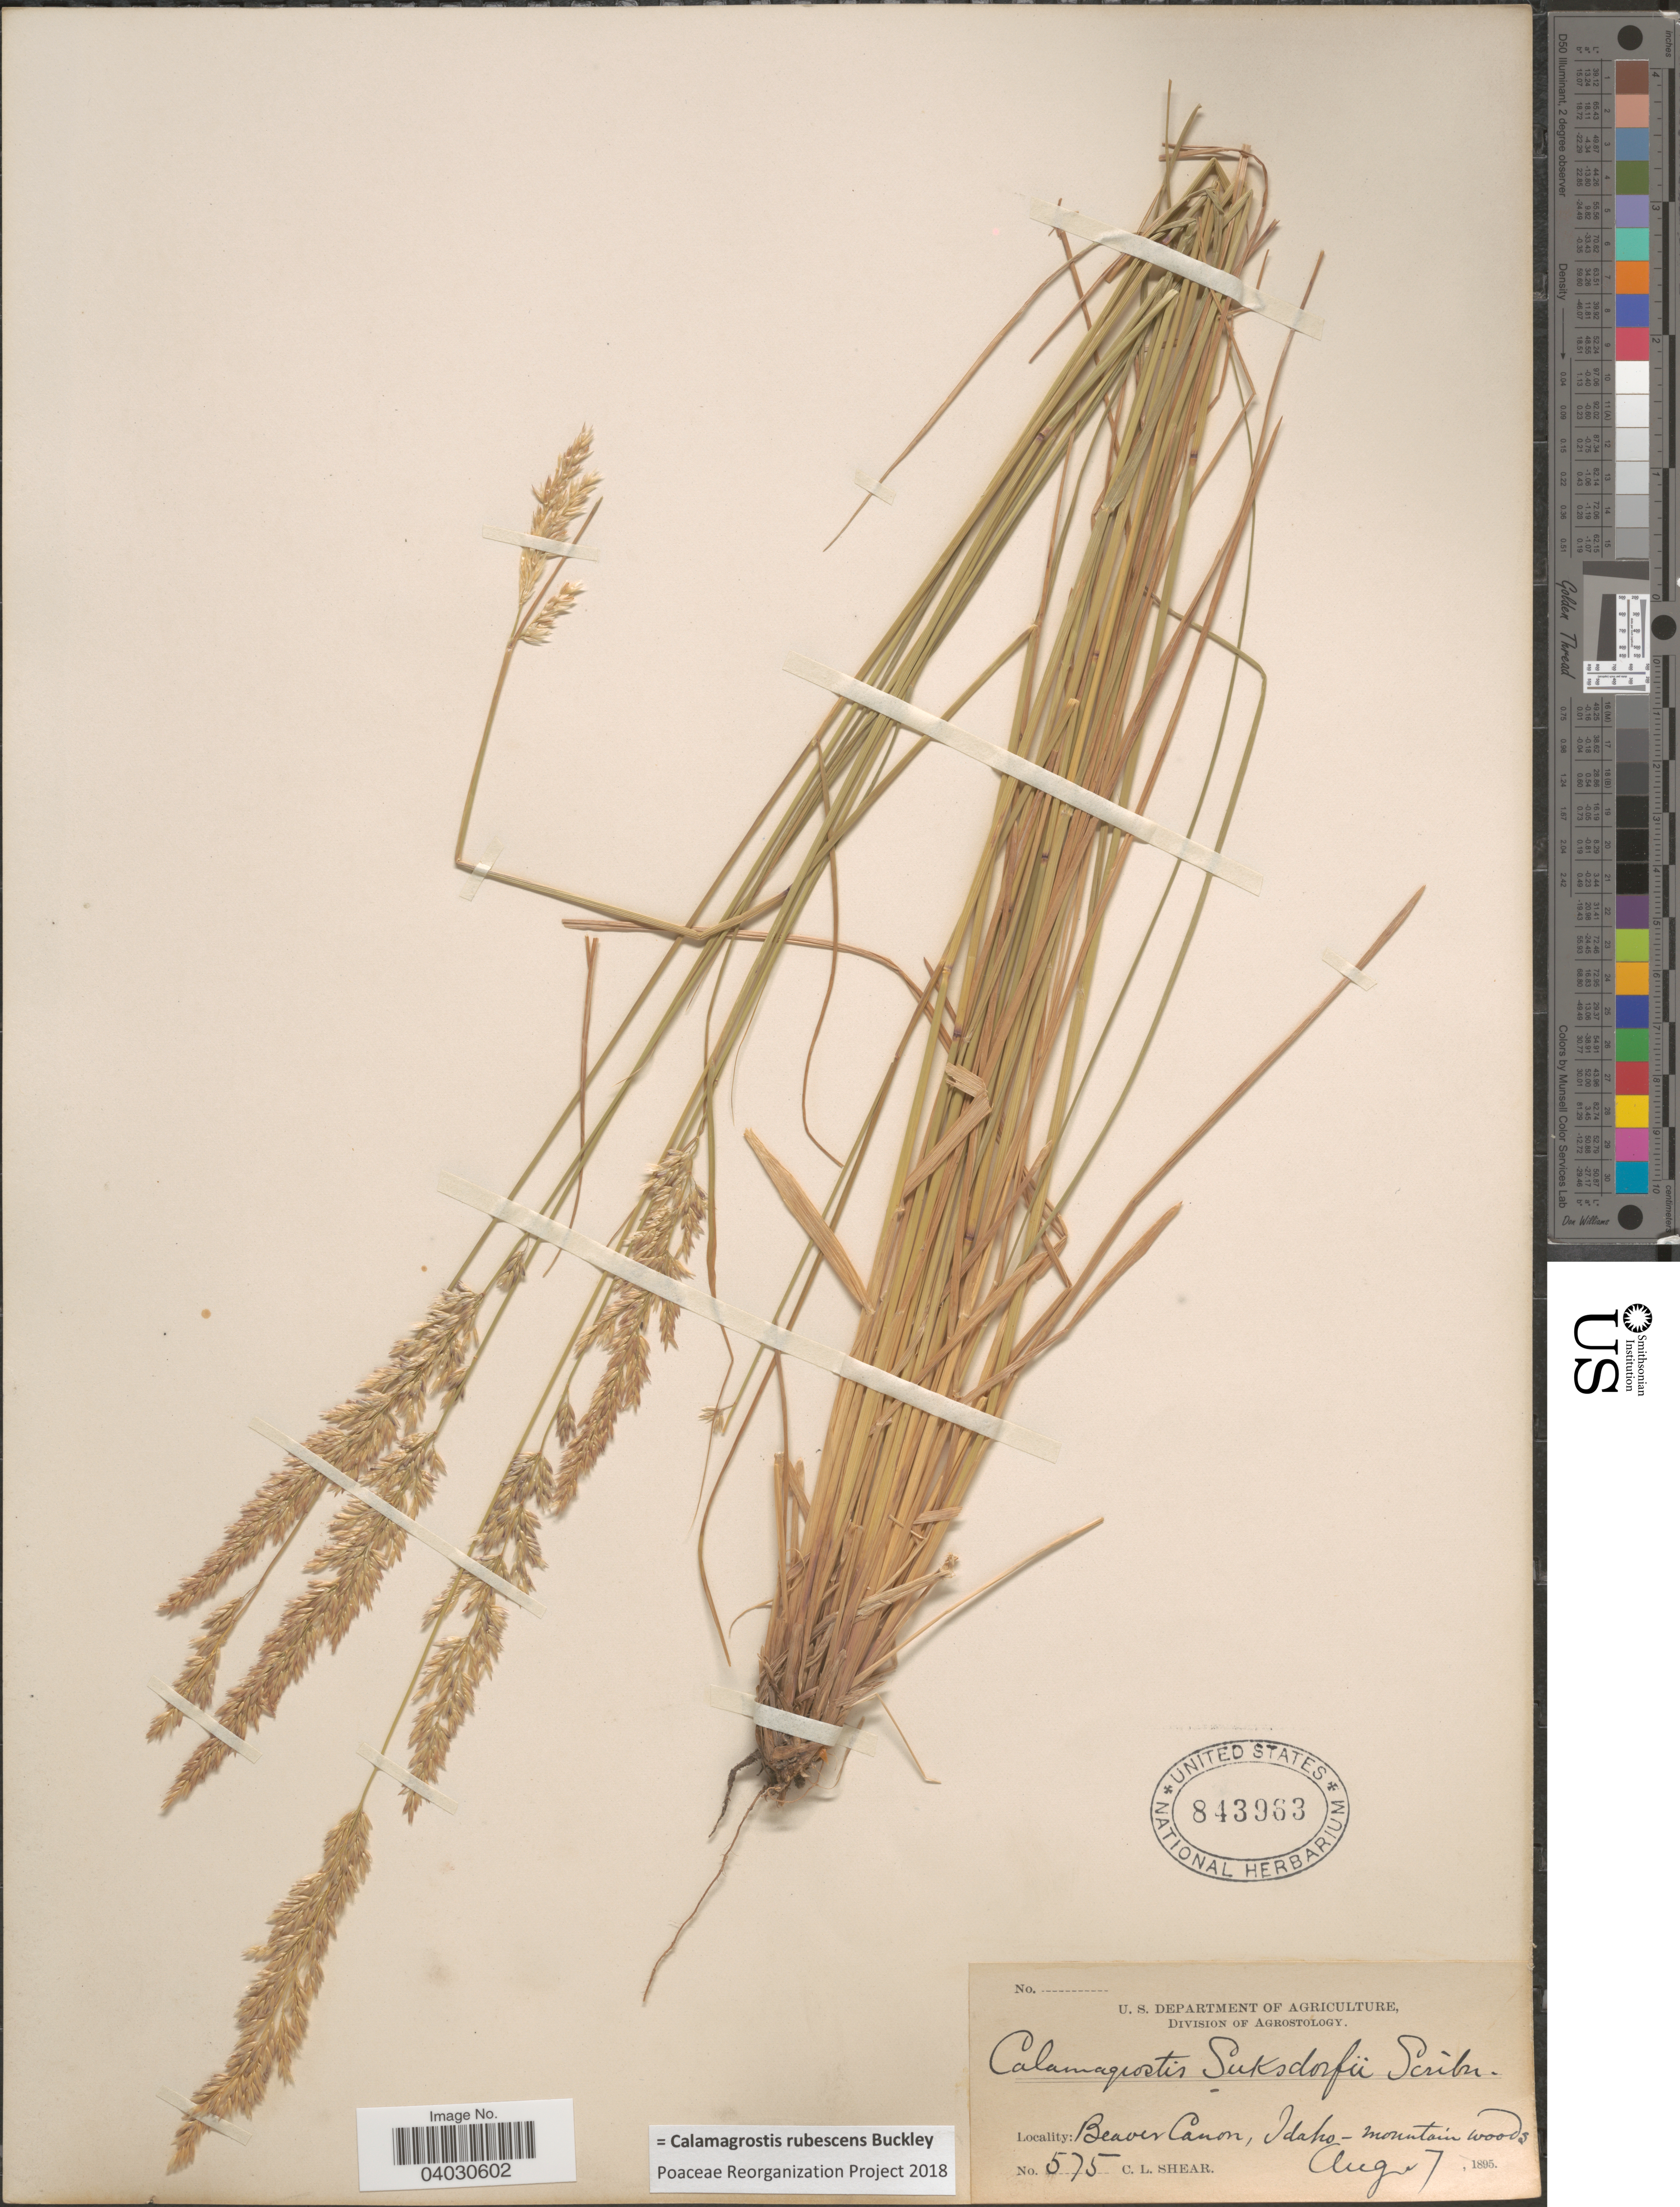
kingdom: Plantae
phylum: Tracheophyta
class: Liliopsida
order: Poales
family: Poaceae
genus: Calamagrostis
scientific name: Calamagrostis rubescens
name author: Buckley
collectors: C. L. Shear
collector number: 575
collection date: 1895-08-07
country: United States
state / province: Idaho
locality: Beaver Canon.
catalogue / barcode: US 843963